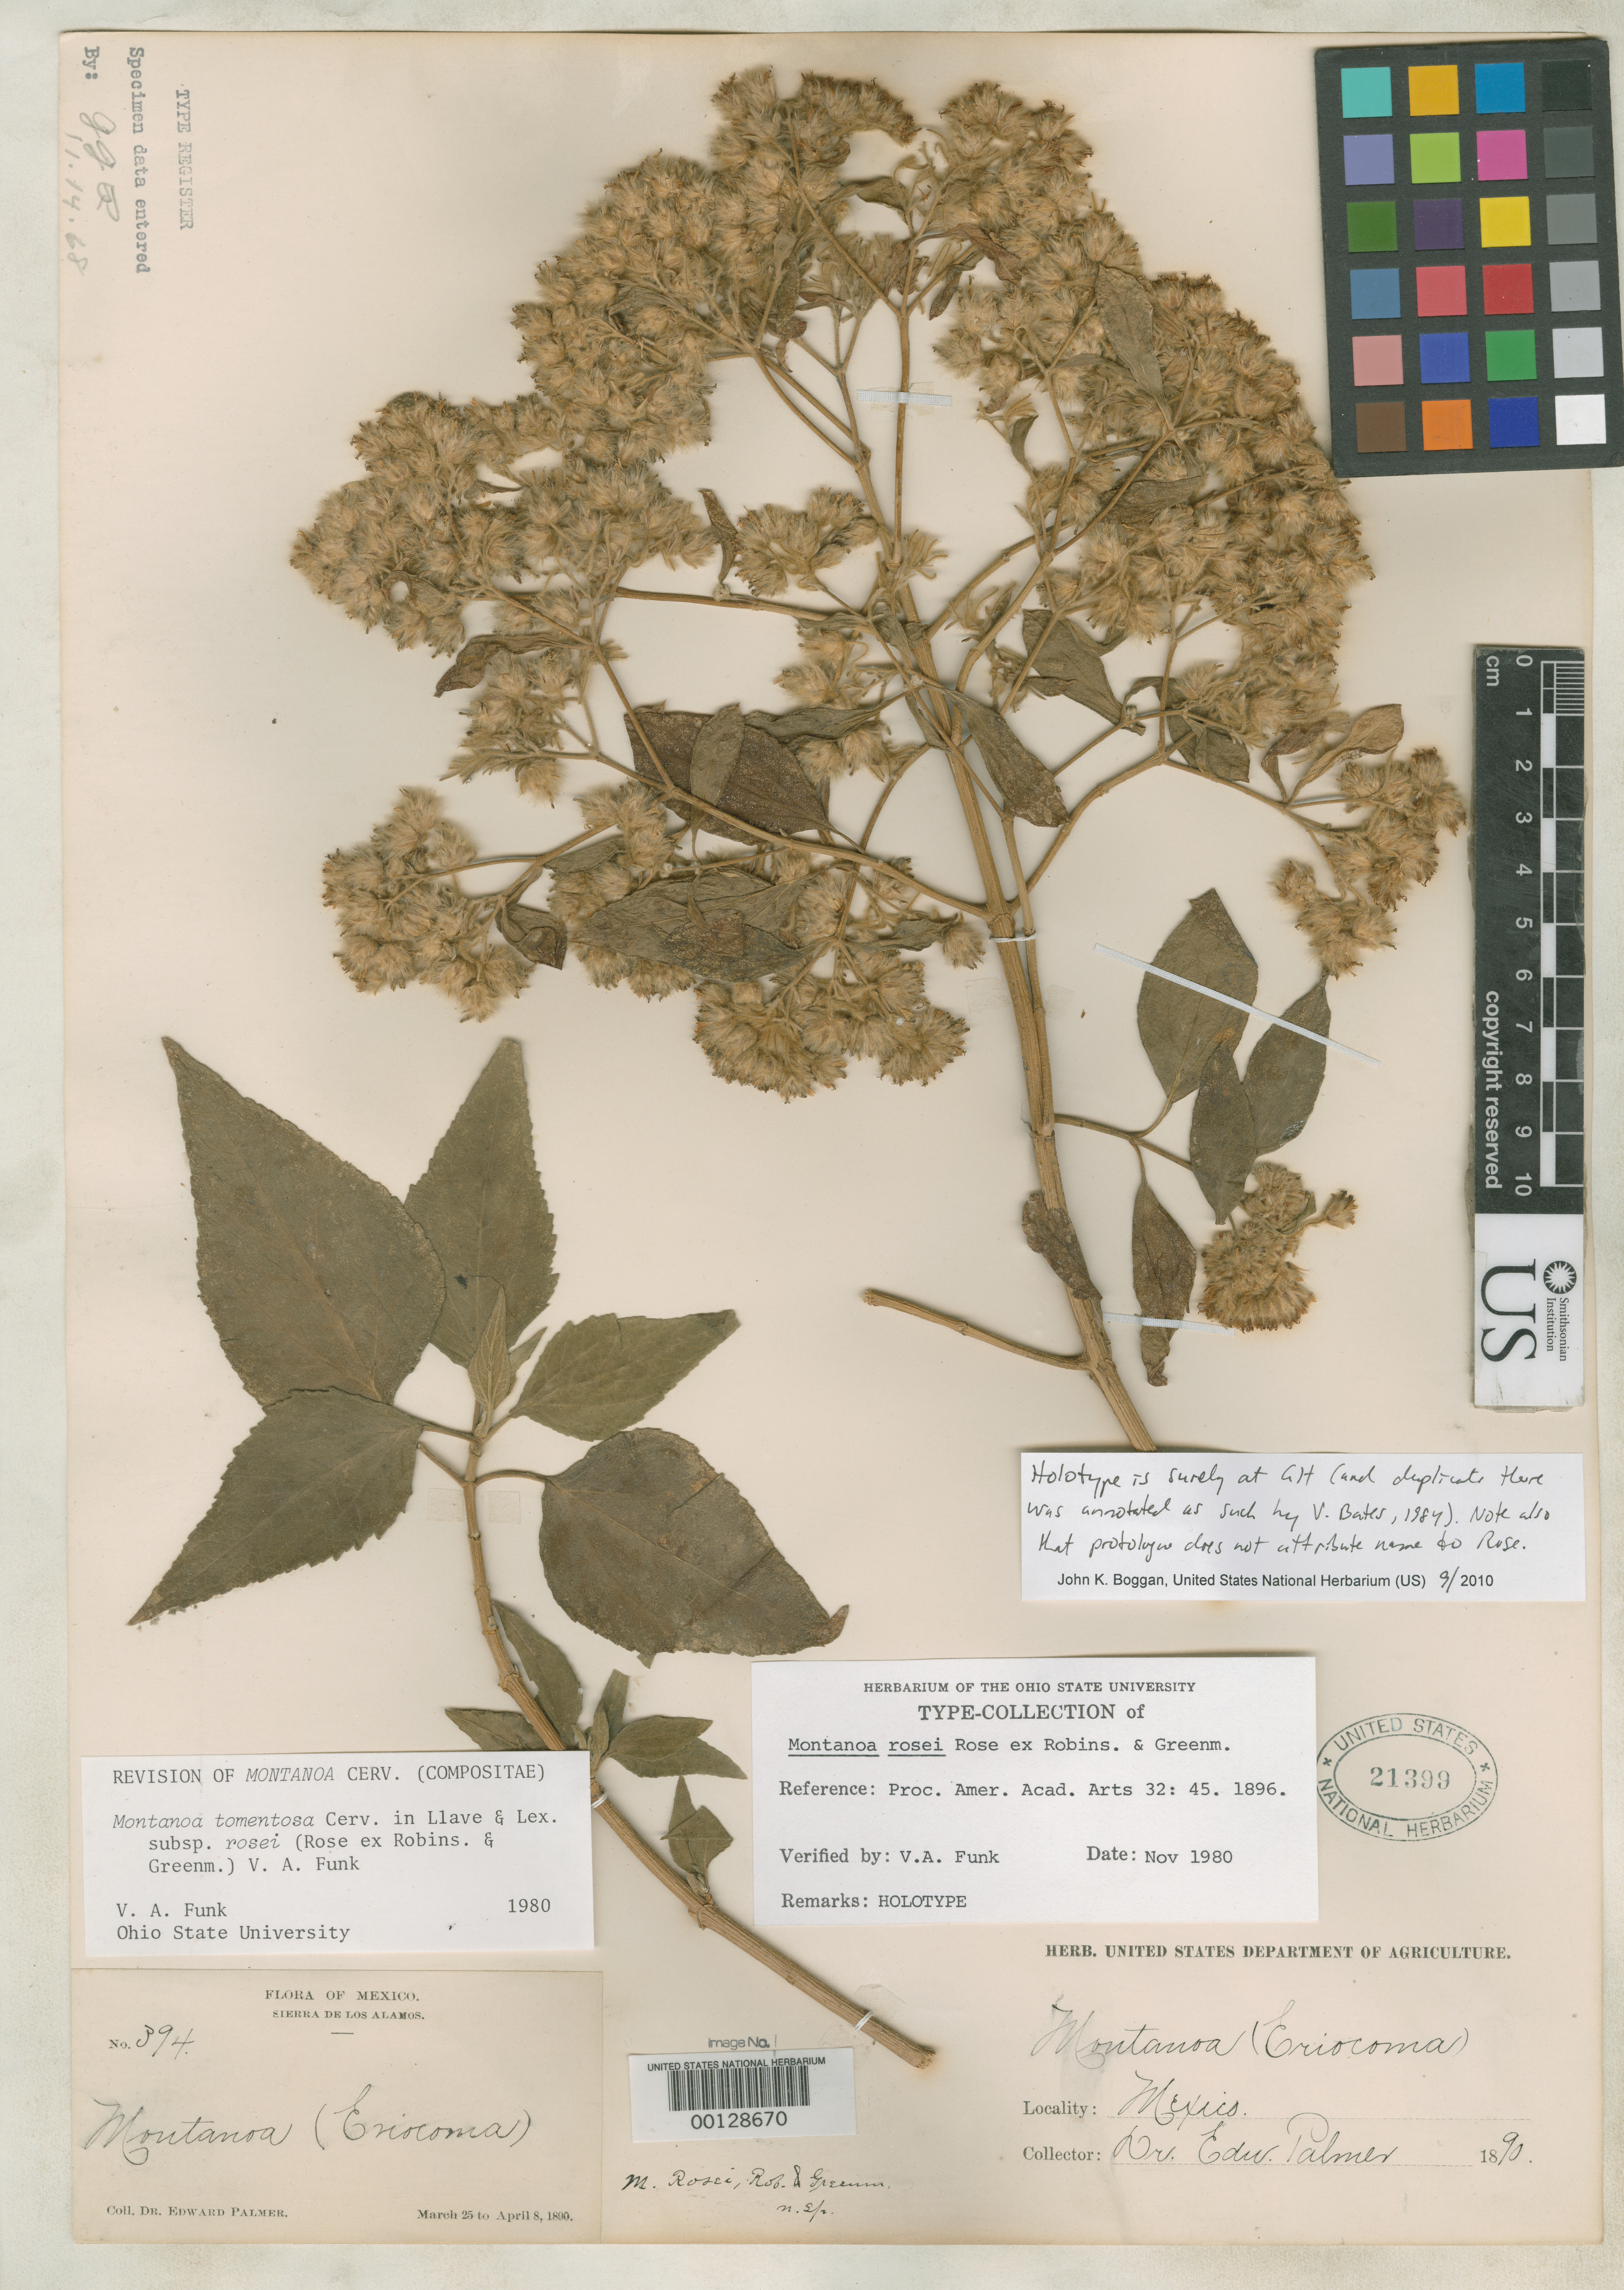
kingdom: Plantae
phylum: Tracheophyta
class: Magnoliopsida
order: Asterales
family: Asteraceae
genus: Montanoa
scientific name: Montanoa rosei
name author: B.L. Rob. & Greenm.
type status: Isotype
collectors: E. Palmer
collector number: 394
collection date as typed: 25 Mar 1890 to 08 Apr 1890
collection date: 1890-03-25/1890-04-08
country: Mexico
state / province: Sonora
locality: Sierra de Los Alamos.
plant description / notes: Author erroneously cited as "Rose ex Robins. & Greenm."; protologue does not attribute name to Rose.; Erroneously annotated as holotype by V.A. Funk (1980); holotype is at GH.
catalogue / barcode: US 21399